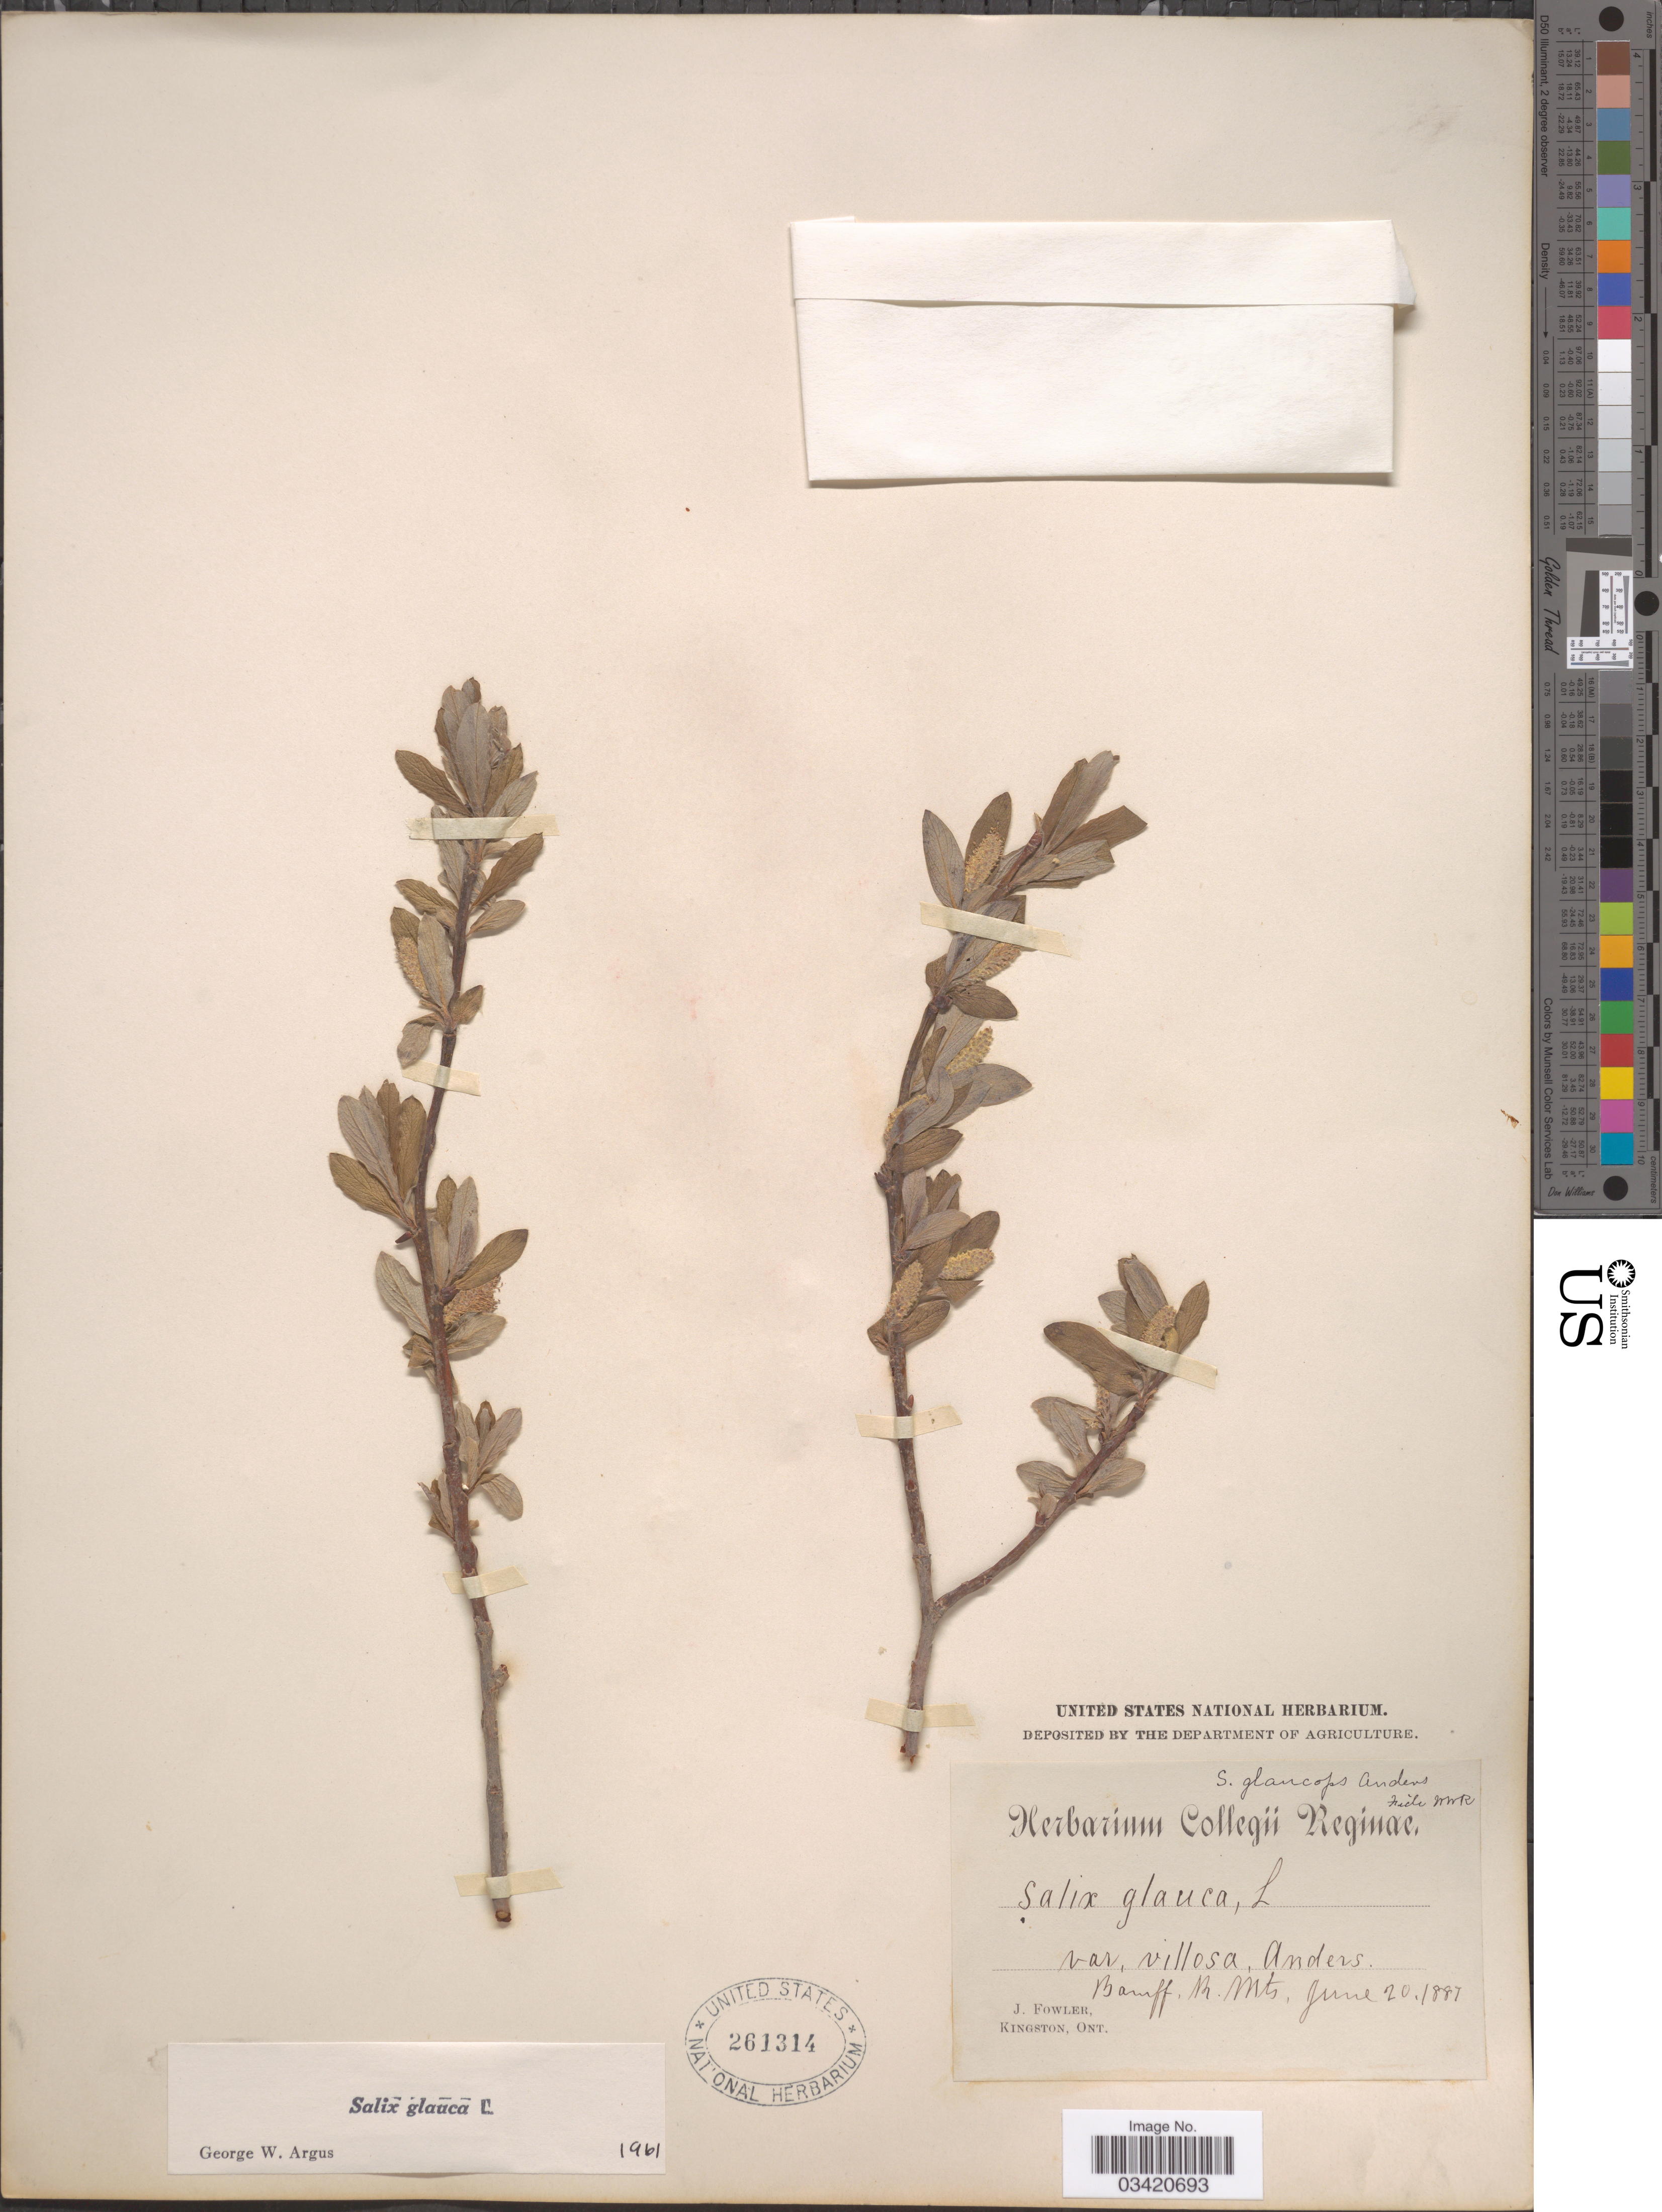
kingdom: Plantae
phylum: Tracheophyta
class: Magnoliopsida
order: Malpighiales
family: Salicaceae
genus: Salix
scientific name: Salix glauca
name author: L.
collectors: J. Fowler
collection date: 1887-06-20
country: Canada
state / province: Ontario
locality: Banff, R. Mts.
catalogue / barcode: US 261314